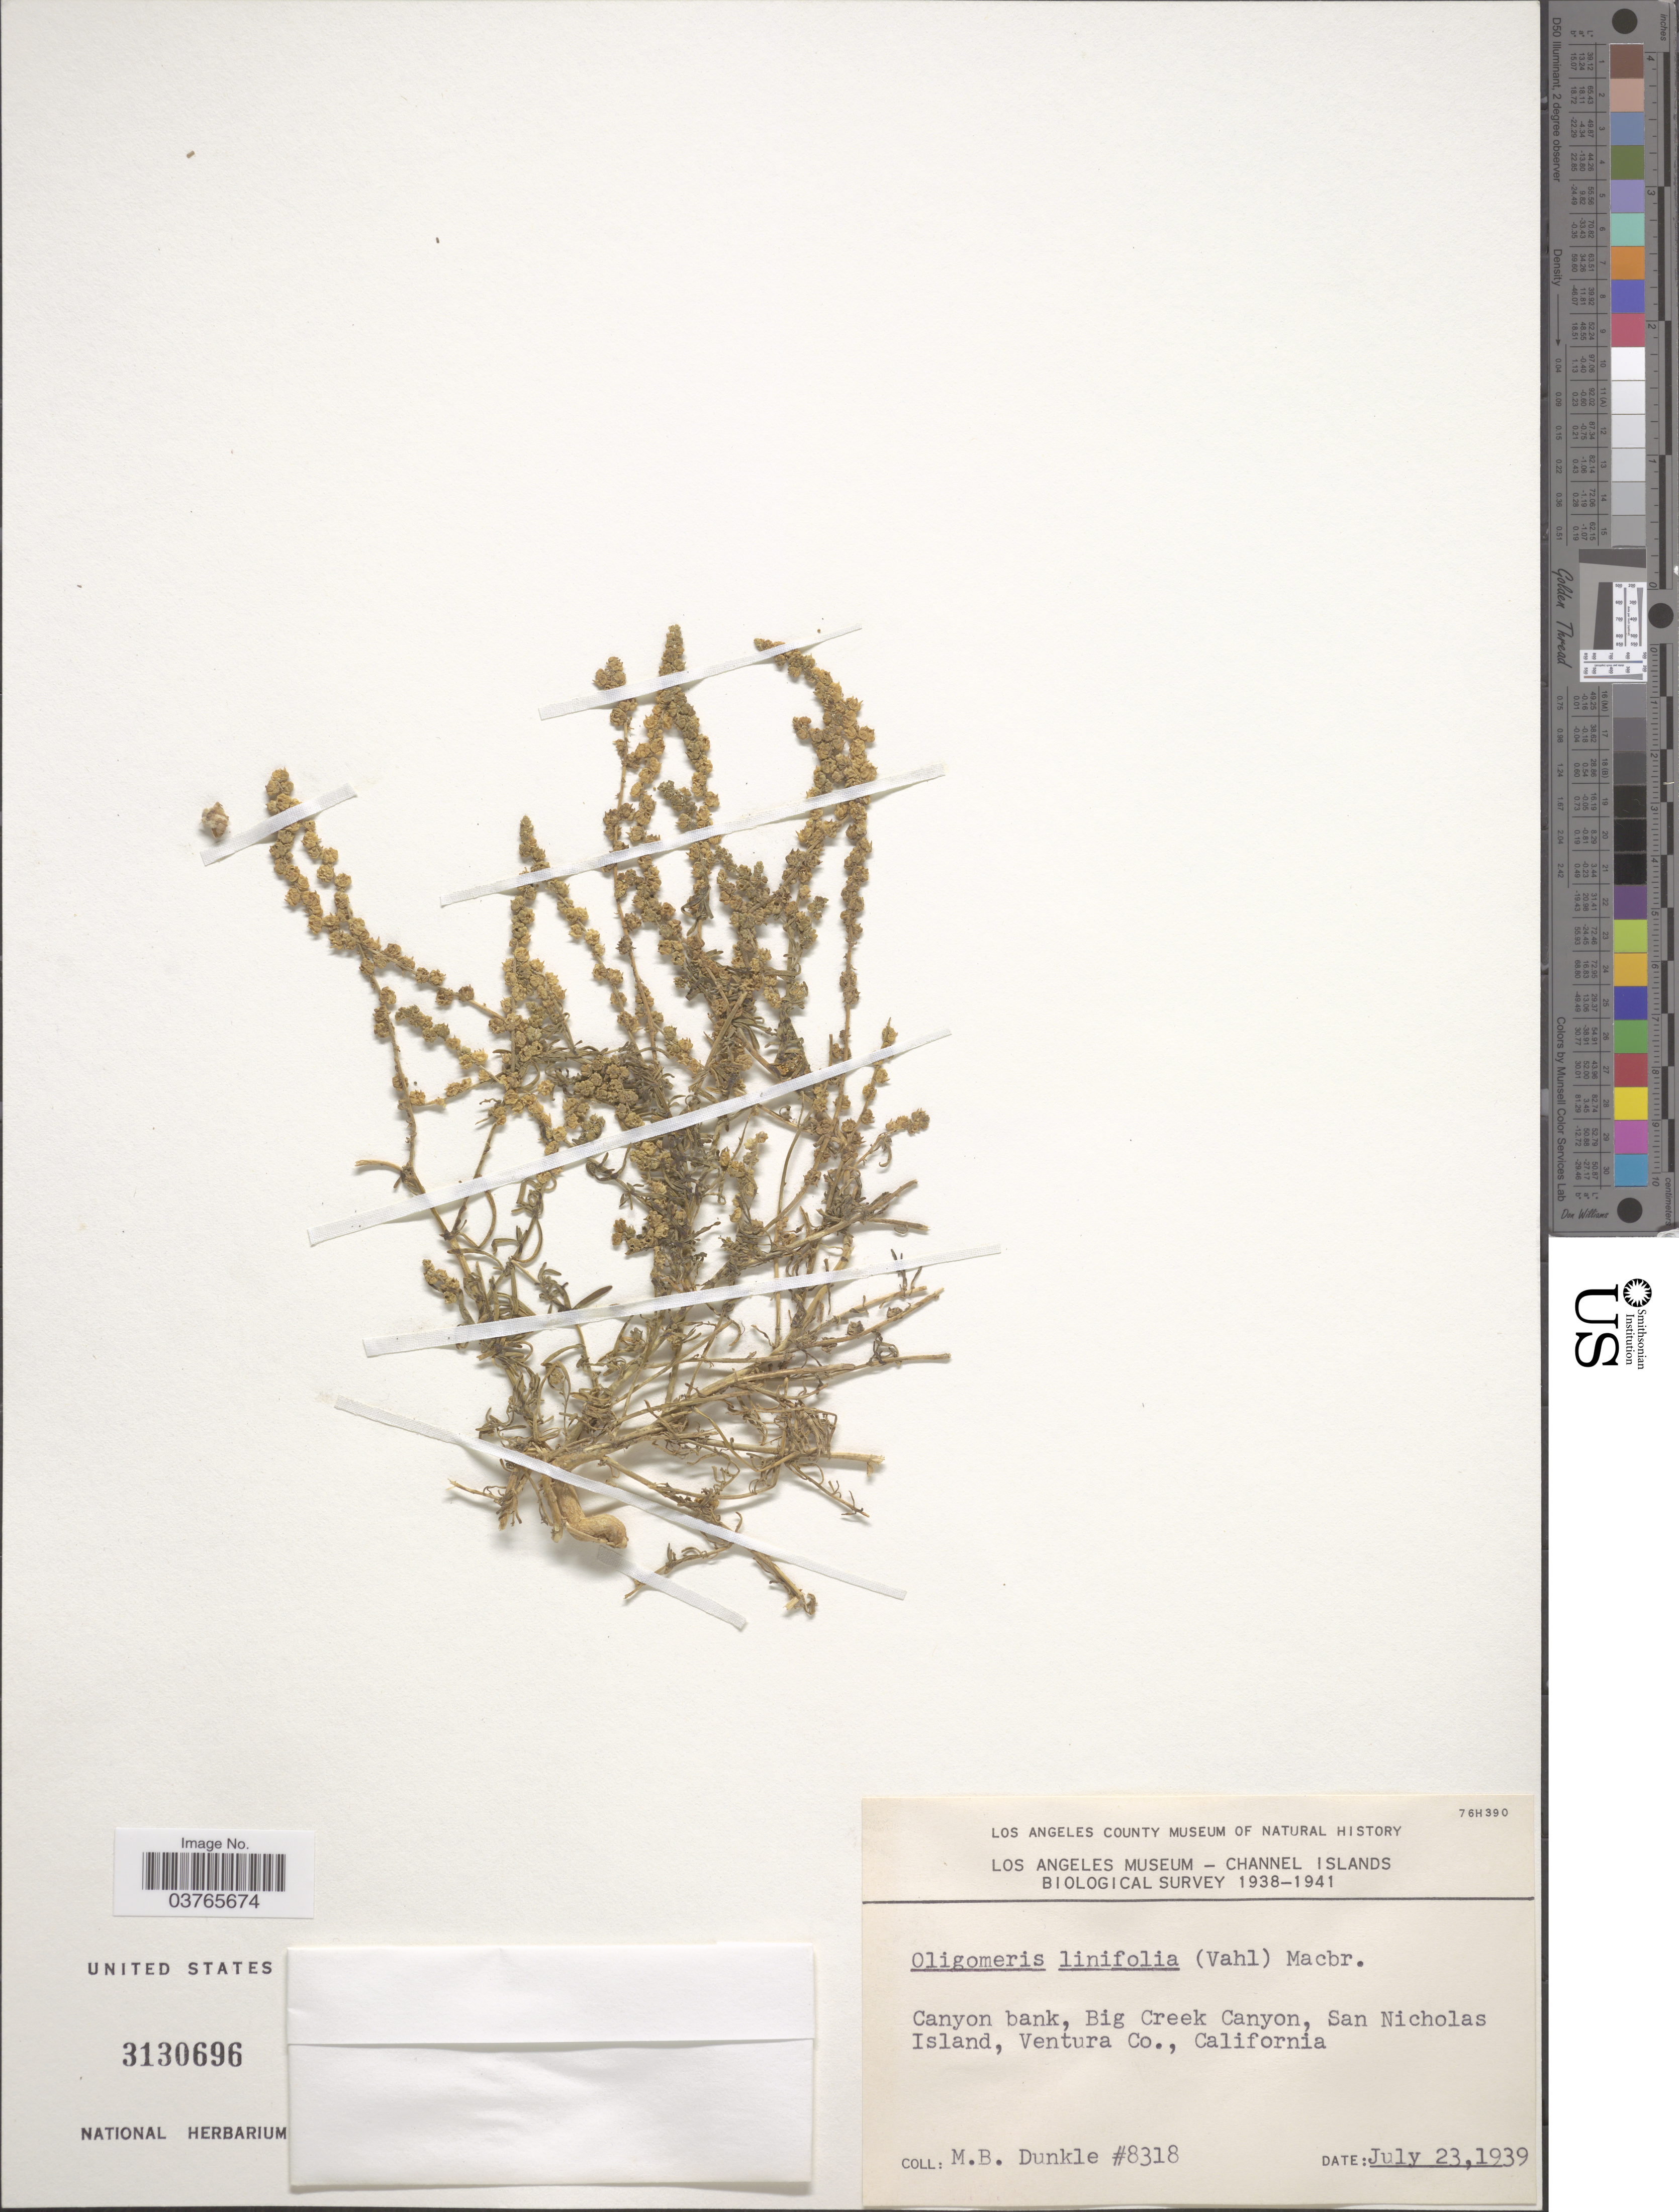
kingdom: Plantae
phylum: Tracheophyta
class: Magnoliopsida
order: Brassicales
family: Resedaceae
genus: Oligomeris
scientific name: Oligomeris linifolia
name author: (Vahl) J.F. Macbr.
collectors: M. Dunkle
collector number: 8318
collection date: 1939-07-23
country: United States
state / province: California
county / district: Ventura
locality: Canyon bank, Big Creek Canyon, San Nicholas Island, Ventura Co.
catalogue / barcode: US 3130696